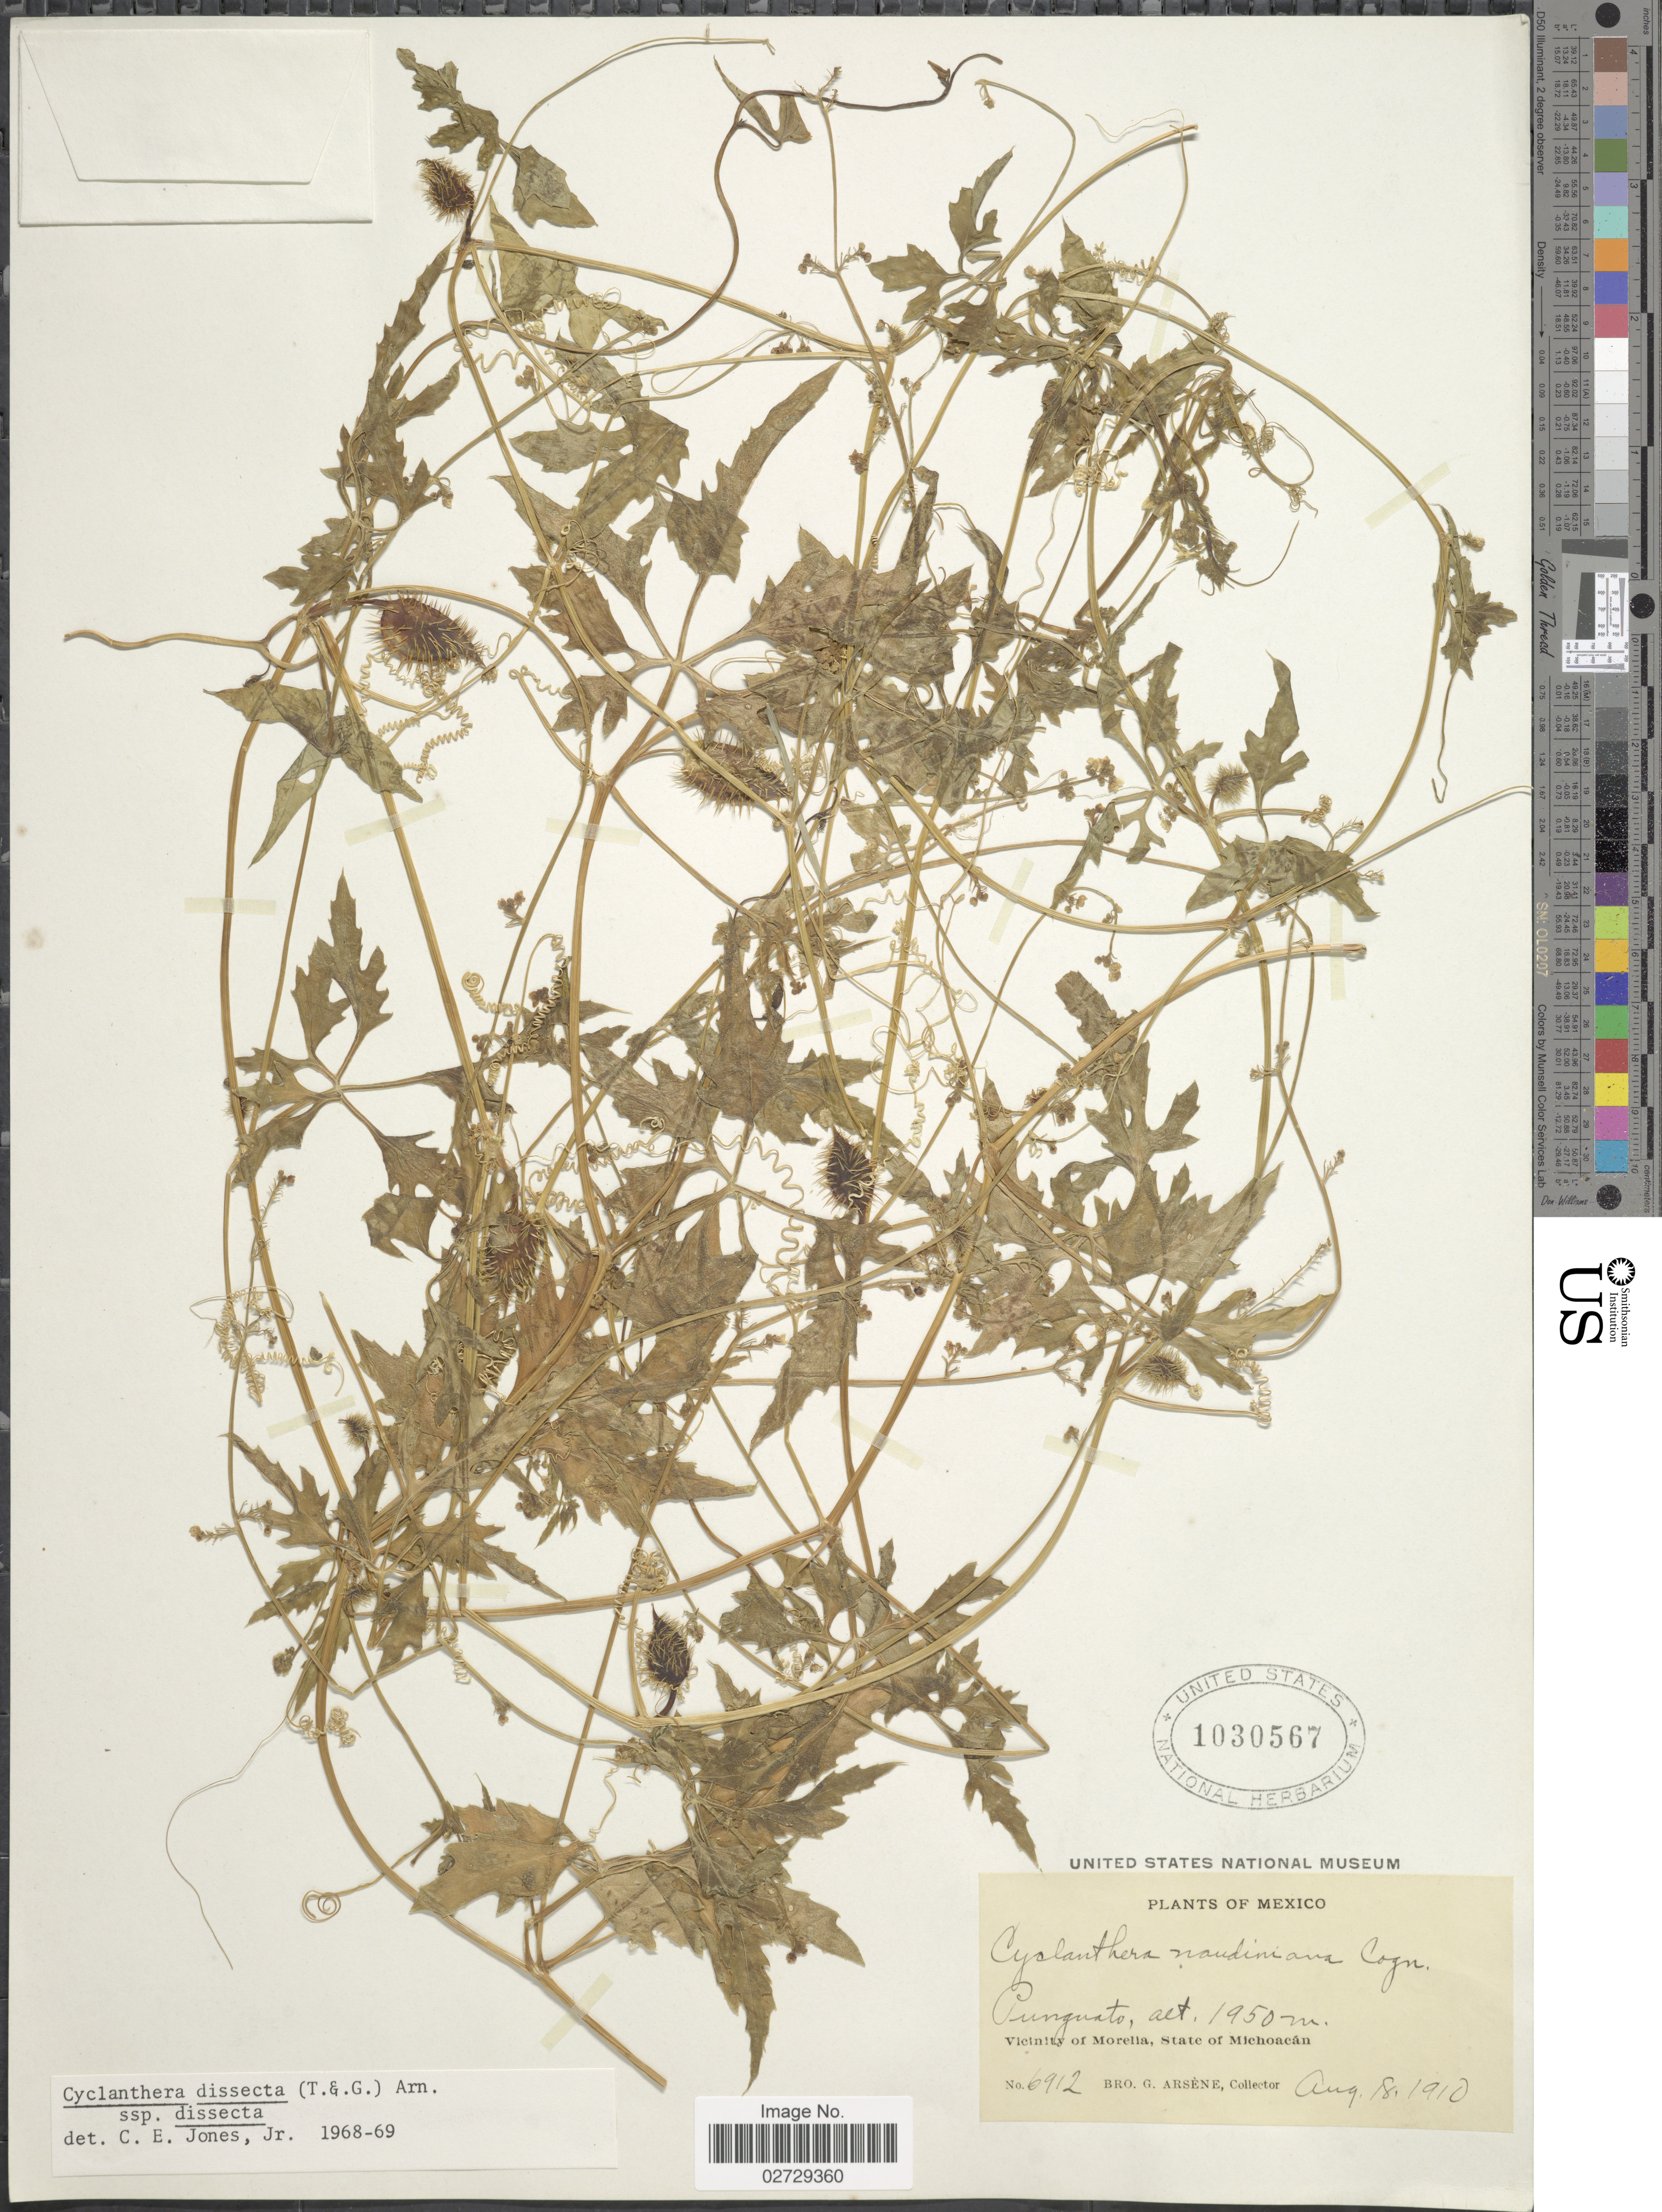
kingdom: Plantae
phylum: Tracheophyta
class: Magnoliopsida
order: Cucurbitales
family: Cucurbitaceae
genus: Cyclanthera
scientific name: Cyclanthera dissecta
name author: (Torr. & A. Gray) Arn.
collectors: Bro. G. Arsène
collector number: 6912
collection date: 1910-08-18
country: Mexico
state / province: Michoacán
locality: Punguato. Vicinity of Morelia.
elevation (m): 1950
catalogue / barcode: US 1030567